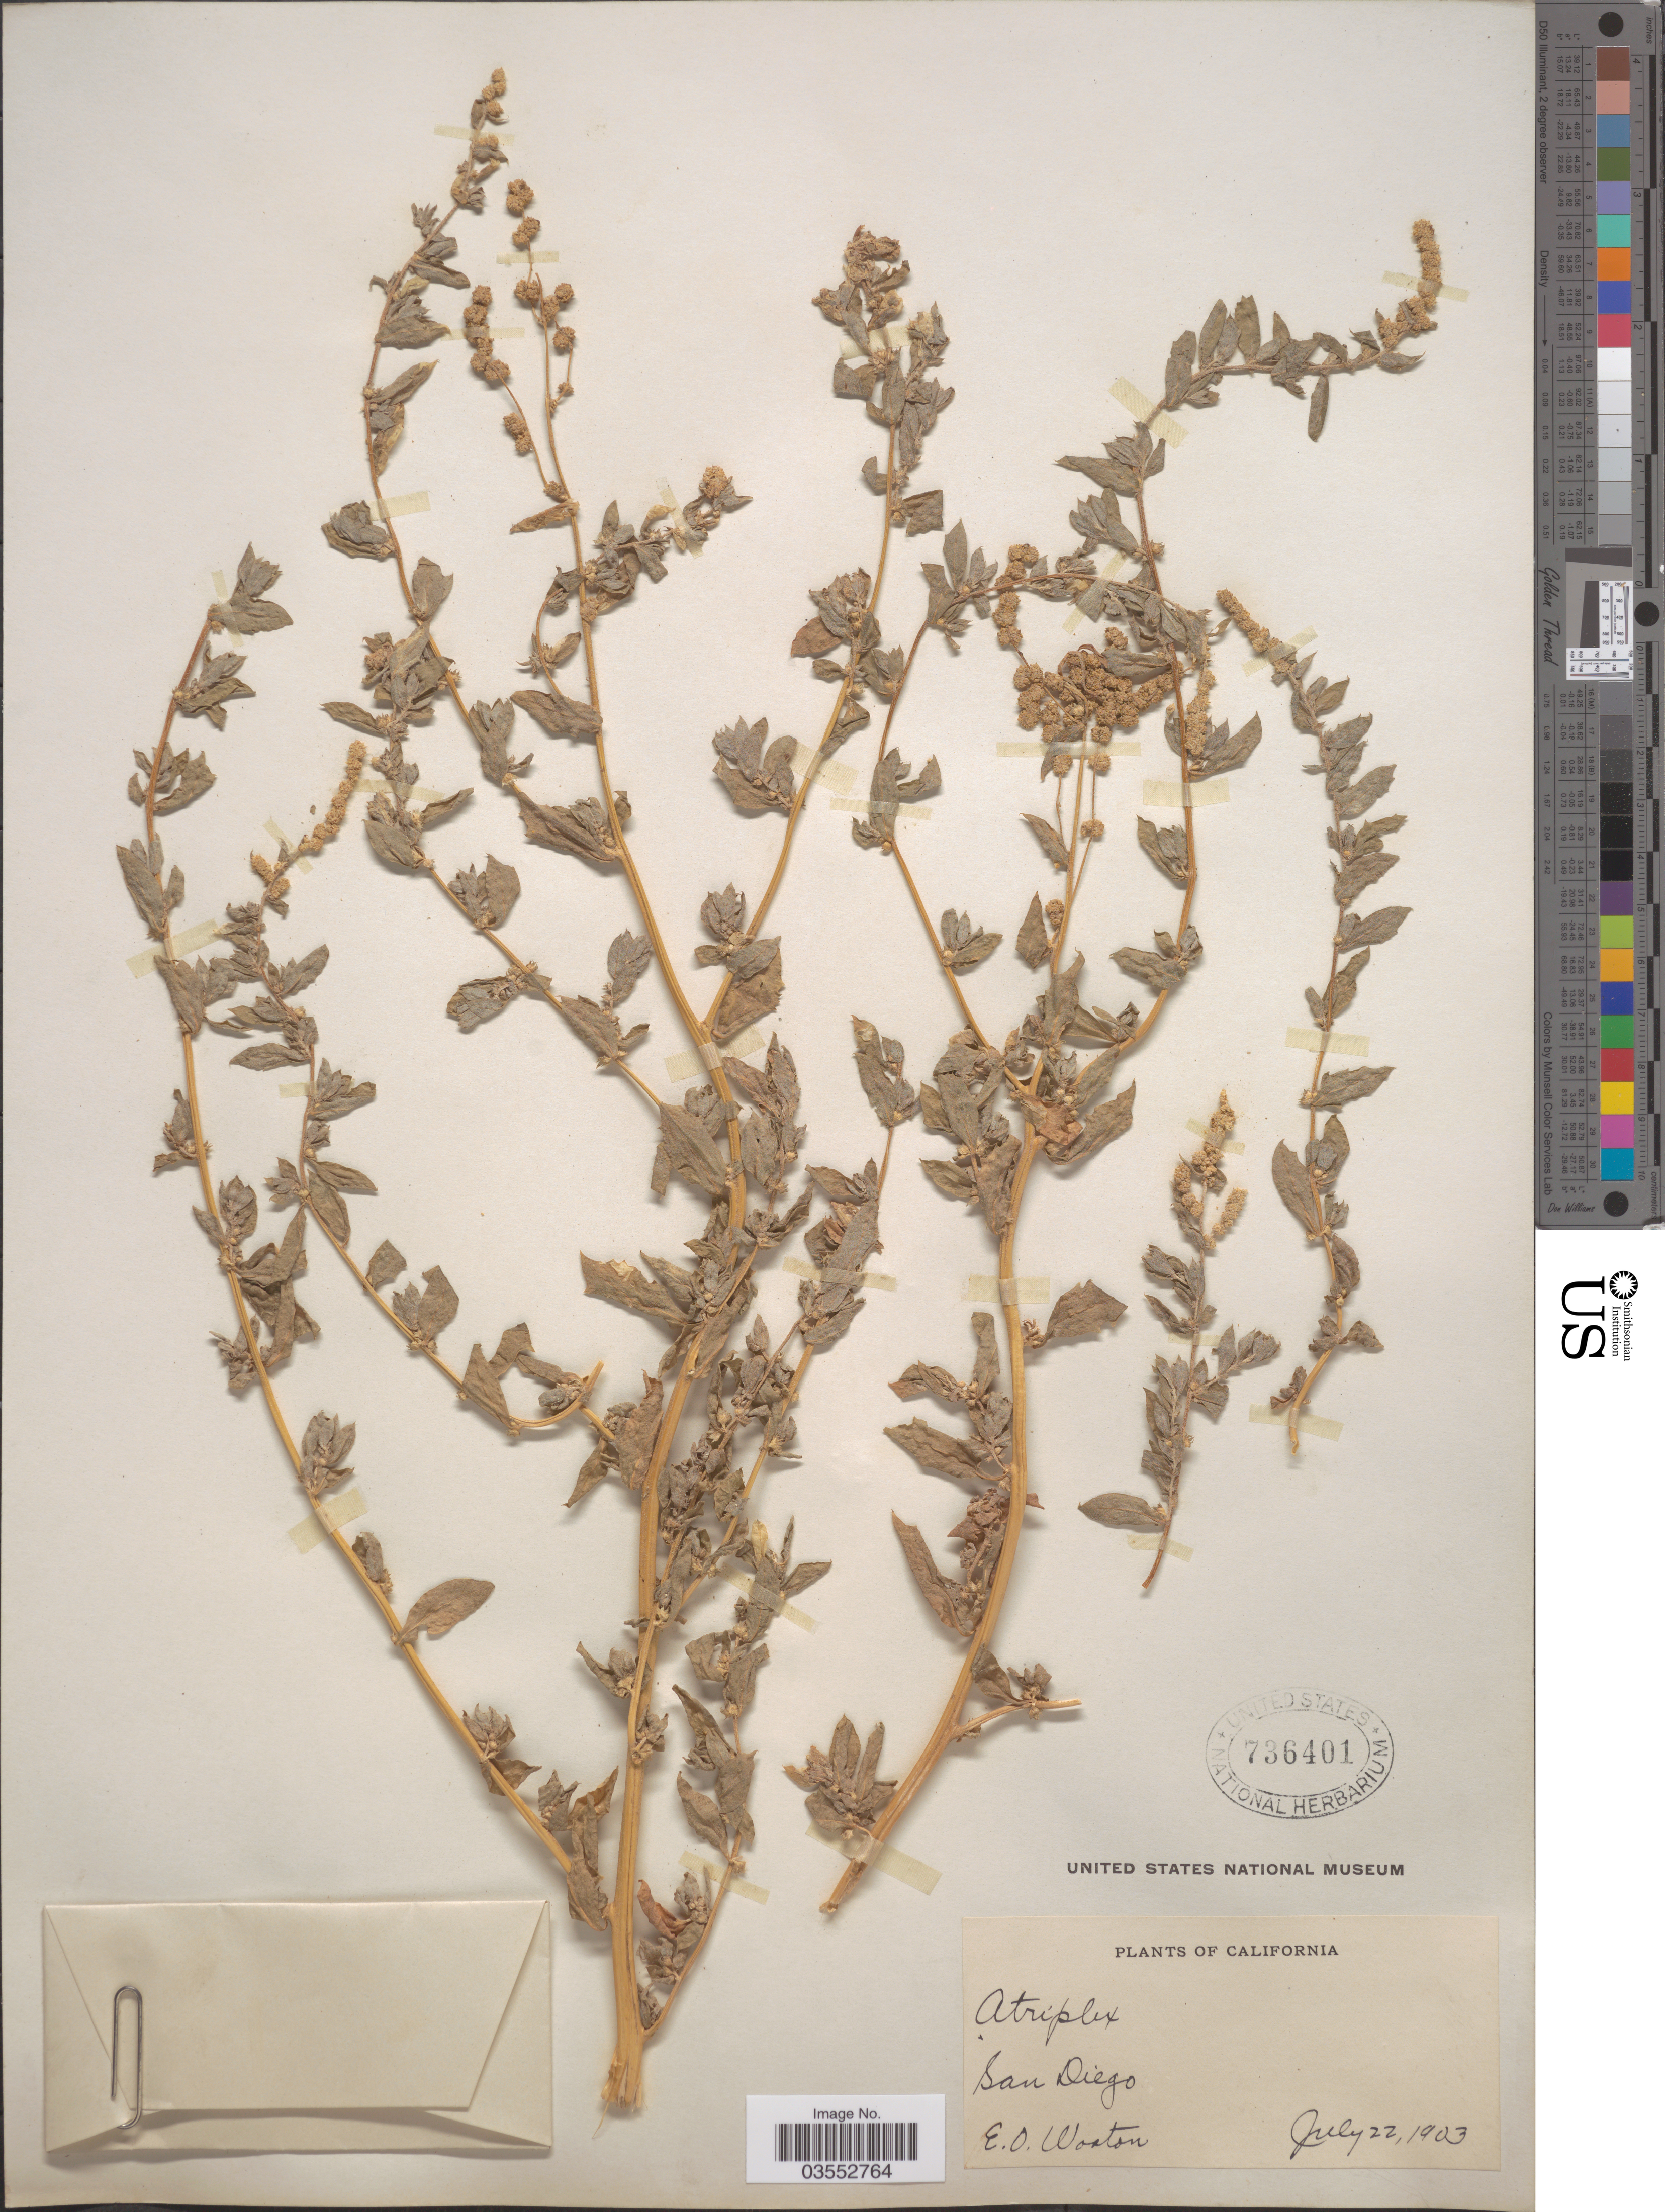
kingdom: Plantae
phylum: Tracheophyta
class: Magnoliopsida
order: Caryophyllales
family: Amaranthaceae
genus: Atriplex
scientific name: Atriplex serenana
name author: A. Nelson ex Abrams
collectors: E. O. Wooton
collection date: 1903-07-22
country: United States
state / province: California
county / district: San Diego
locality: San Diego.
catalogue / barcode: US 736401